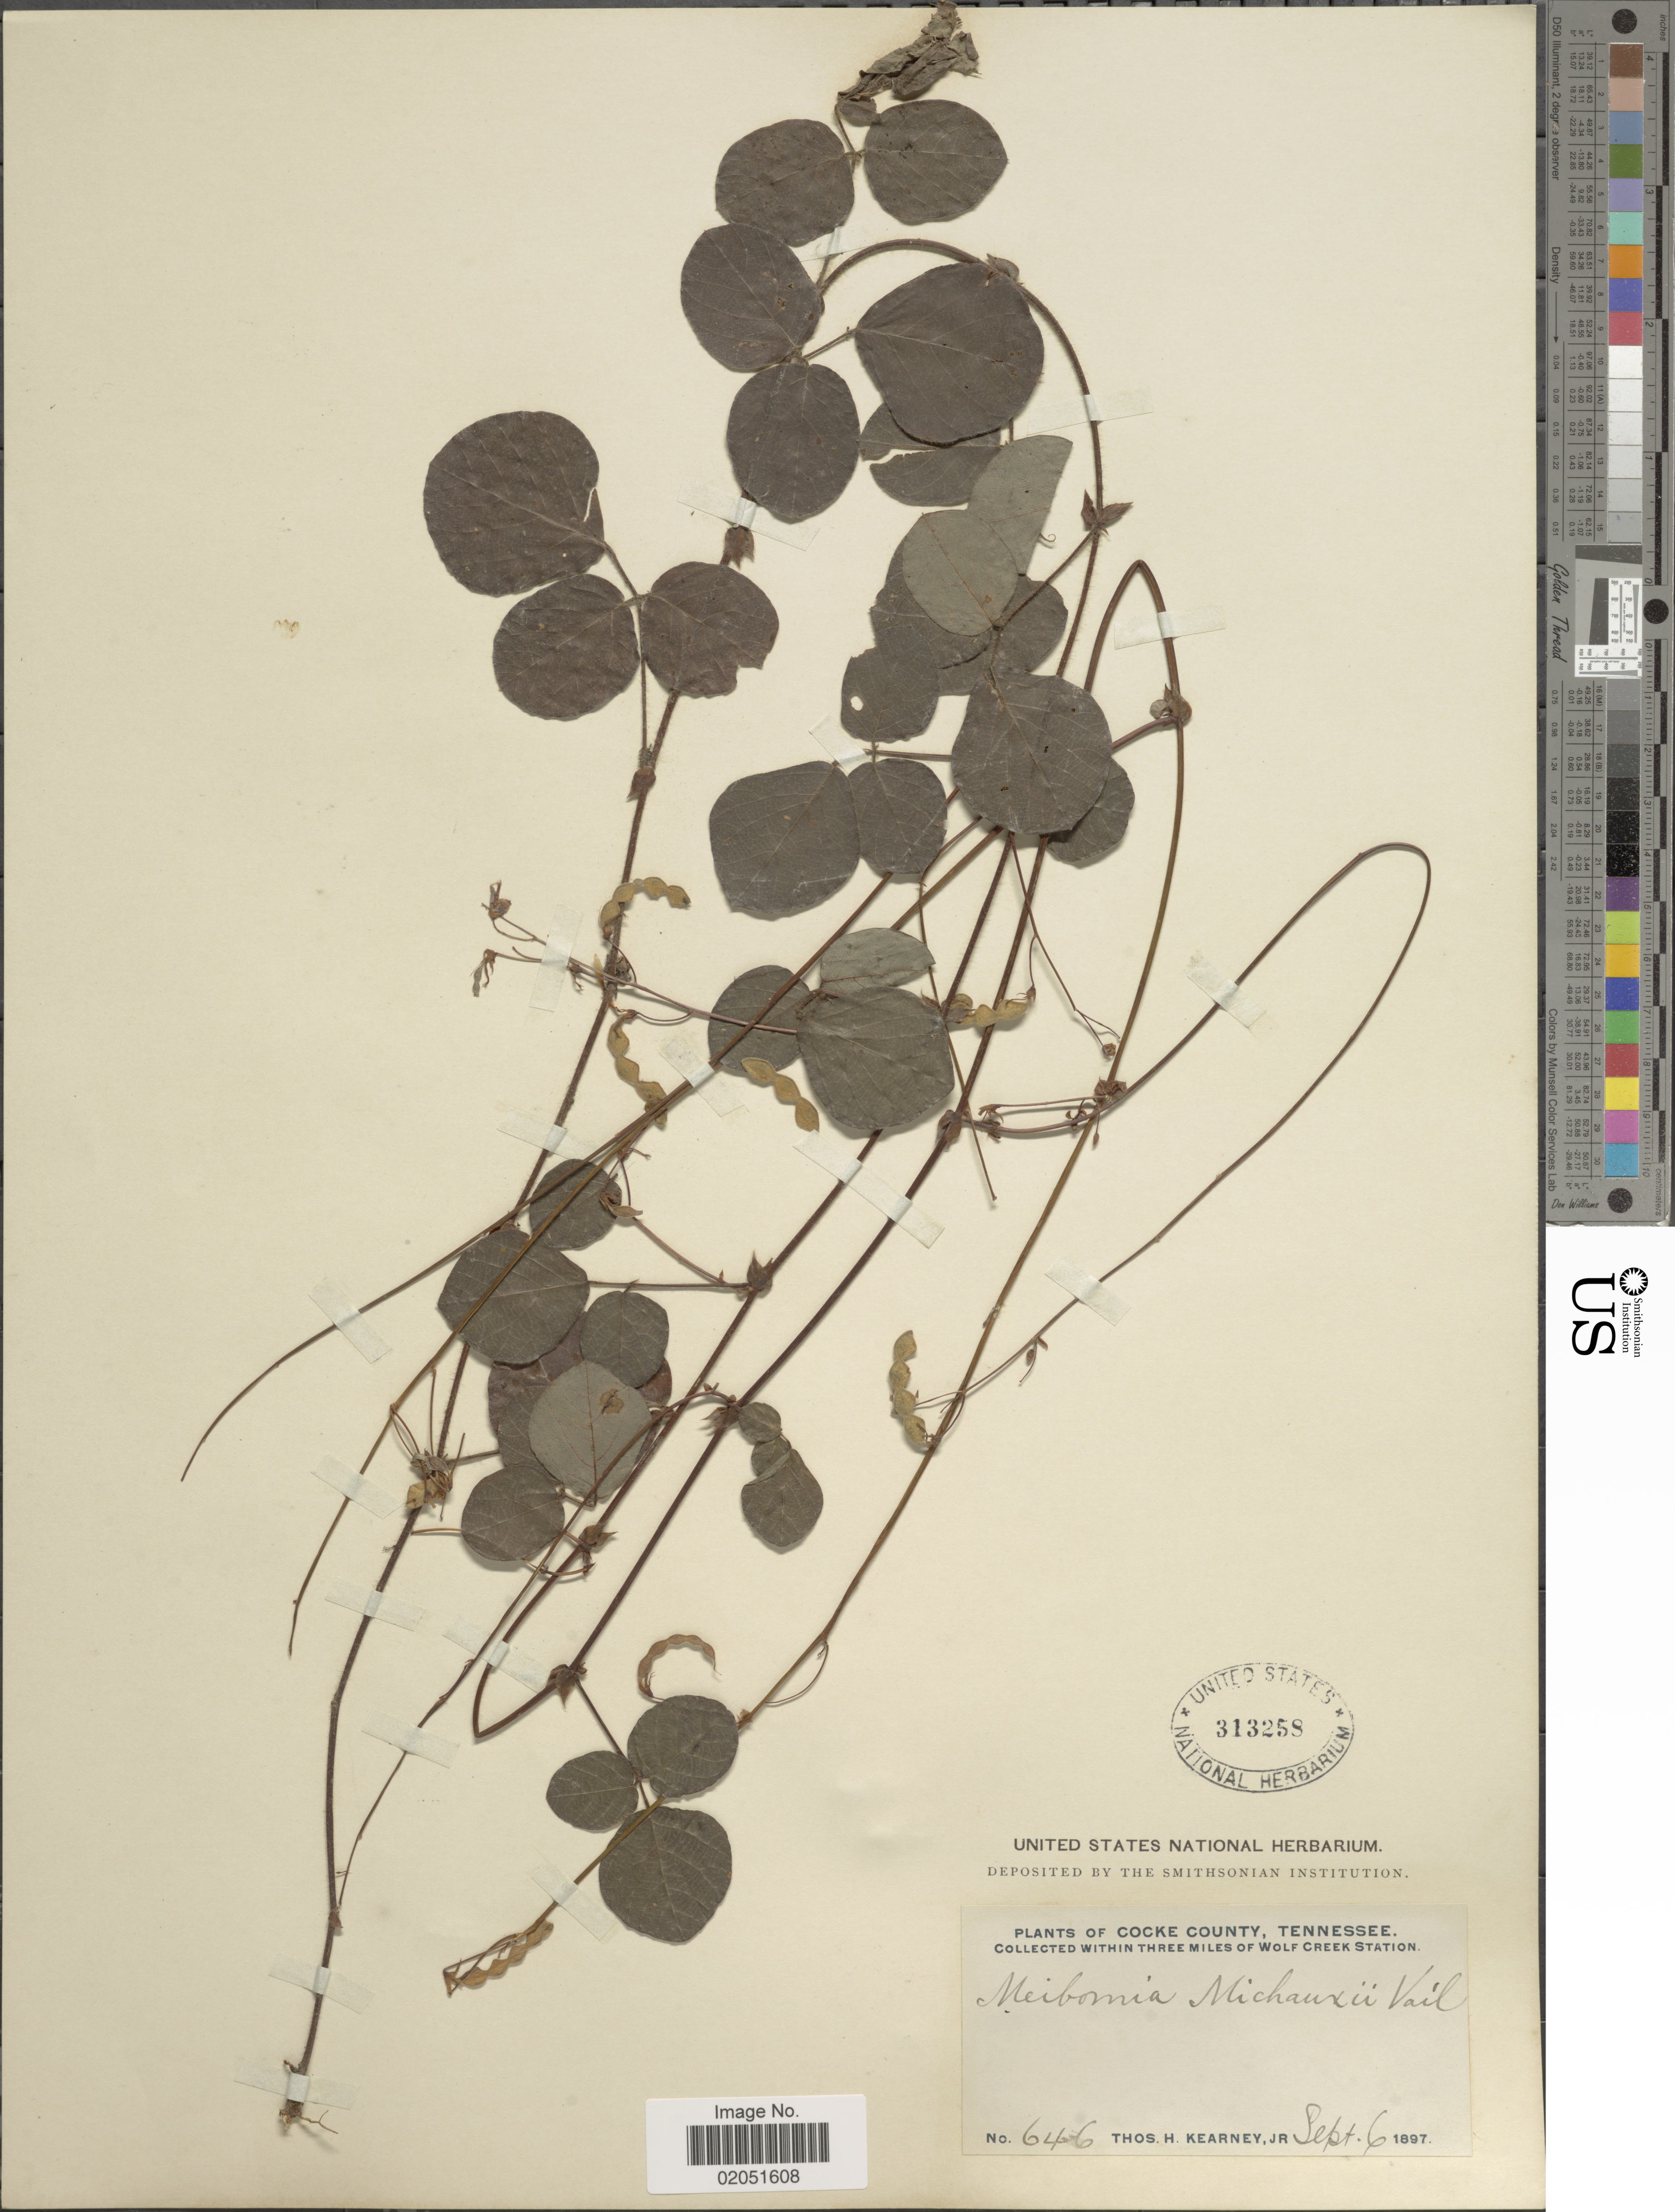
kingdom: Plantae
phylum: Tracheophyta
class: Magnoliopsida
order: Fabales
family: Fabaceae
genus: Desmodium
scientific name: Desmodium rotundifolium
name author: DC.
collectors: T. H. Kearney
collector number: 646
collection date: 1897-09-06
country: United States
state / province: Tennessee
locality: Cocke County, Tennessee, Three miles of Wolf Creek Station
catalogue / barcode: US 313258